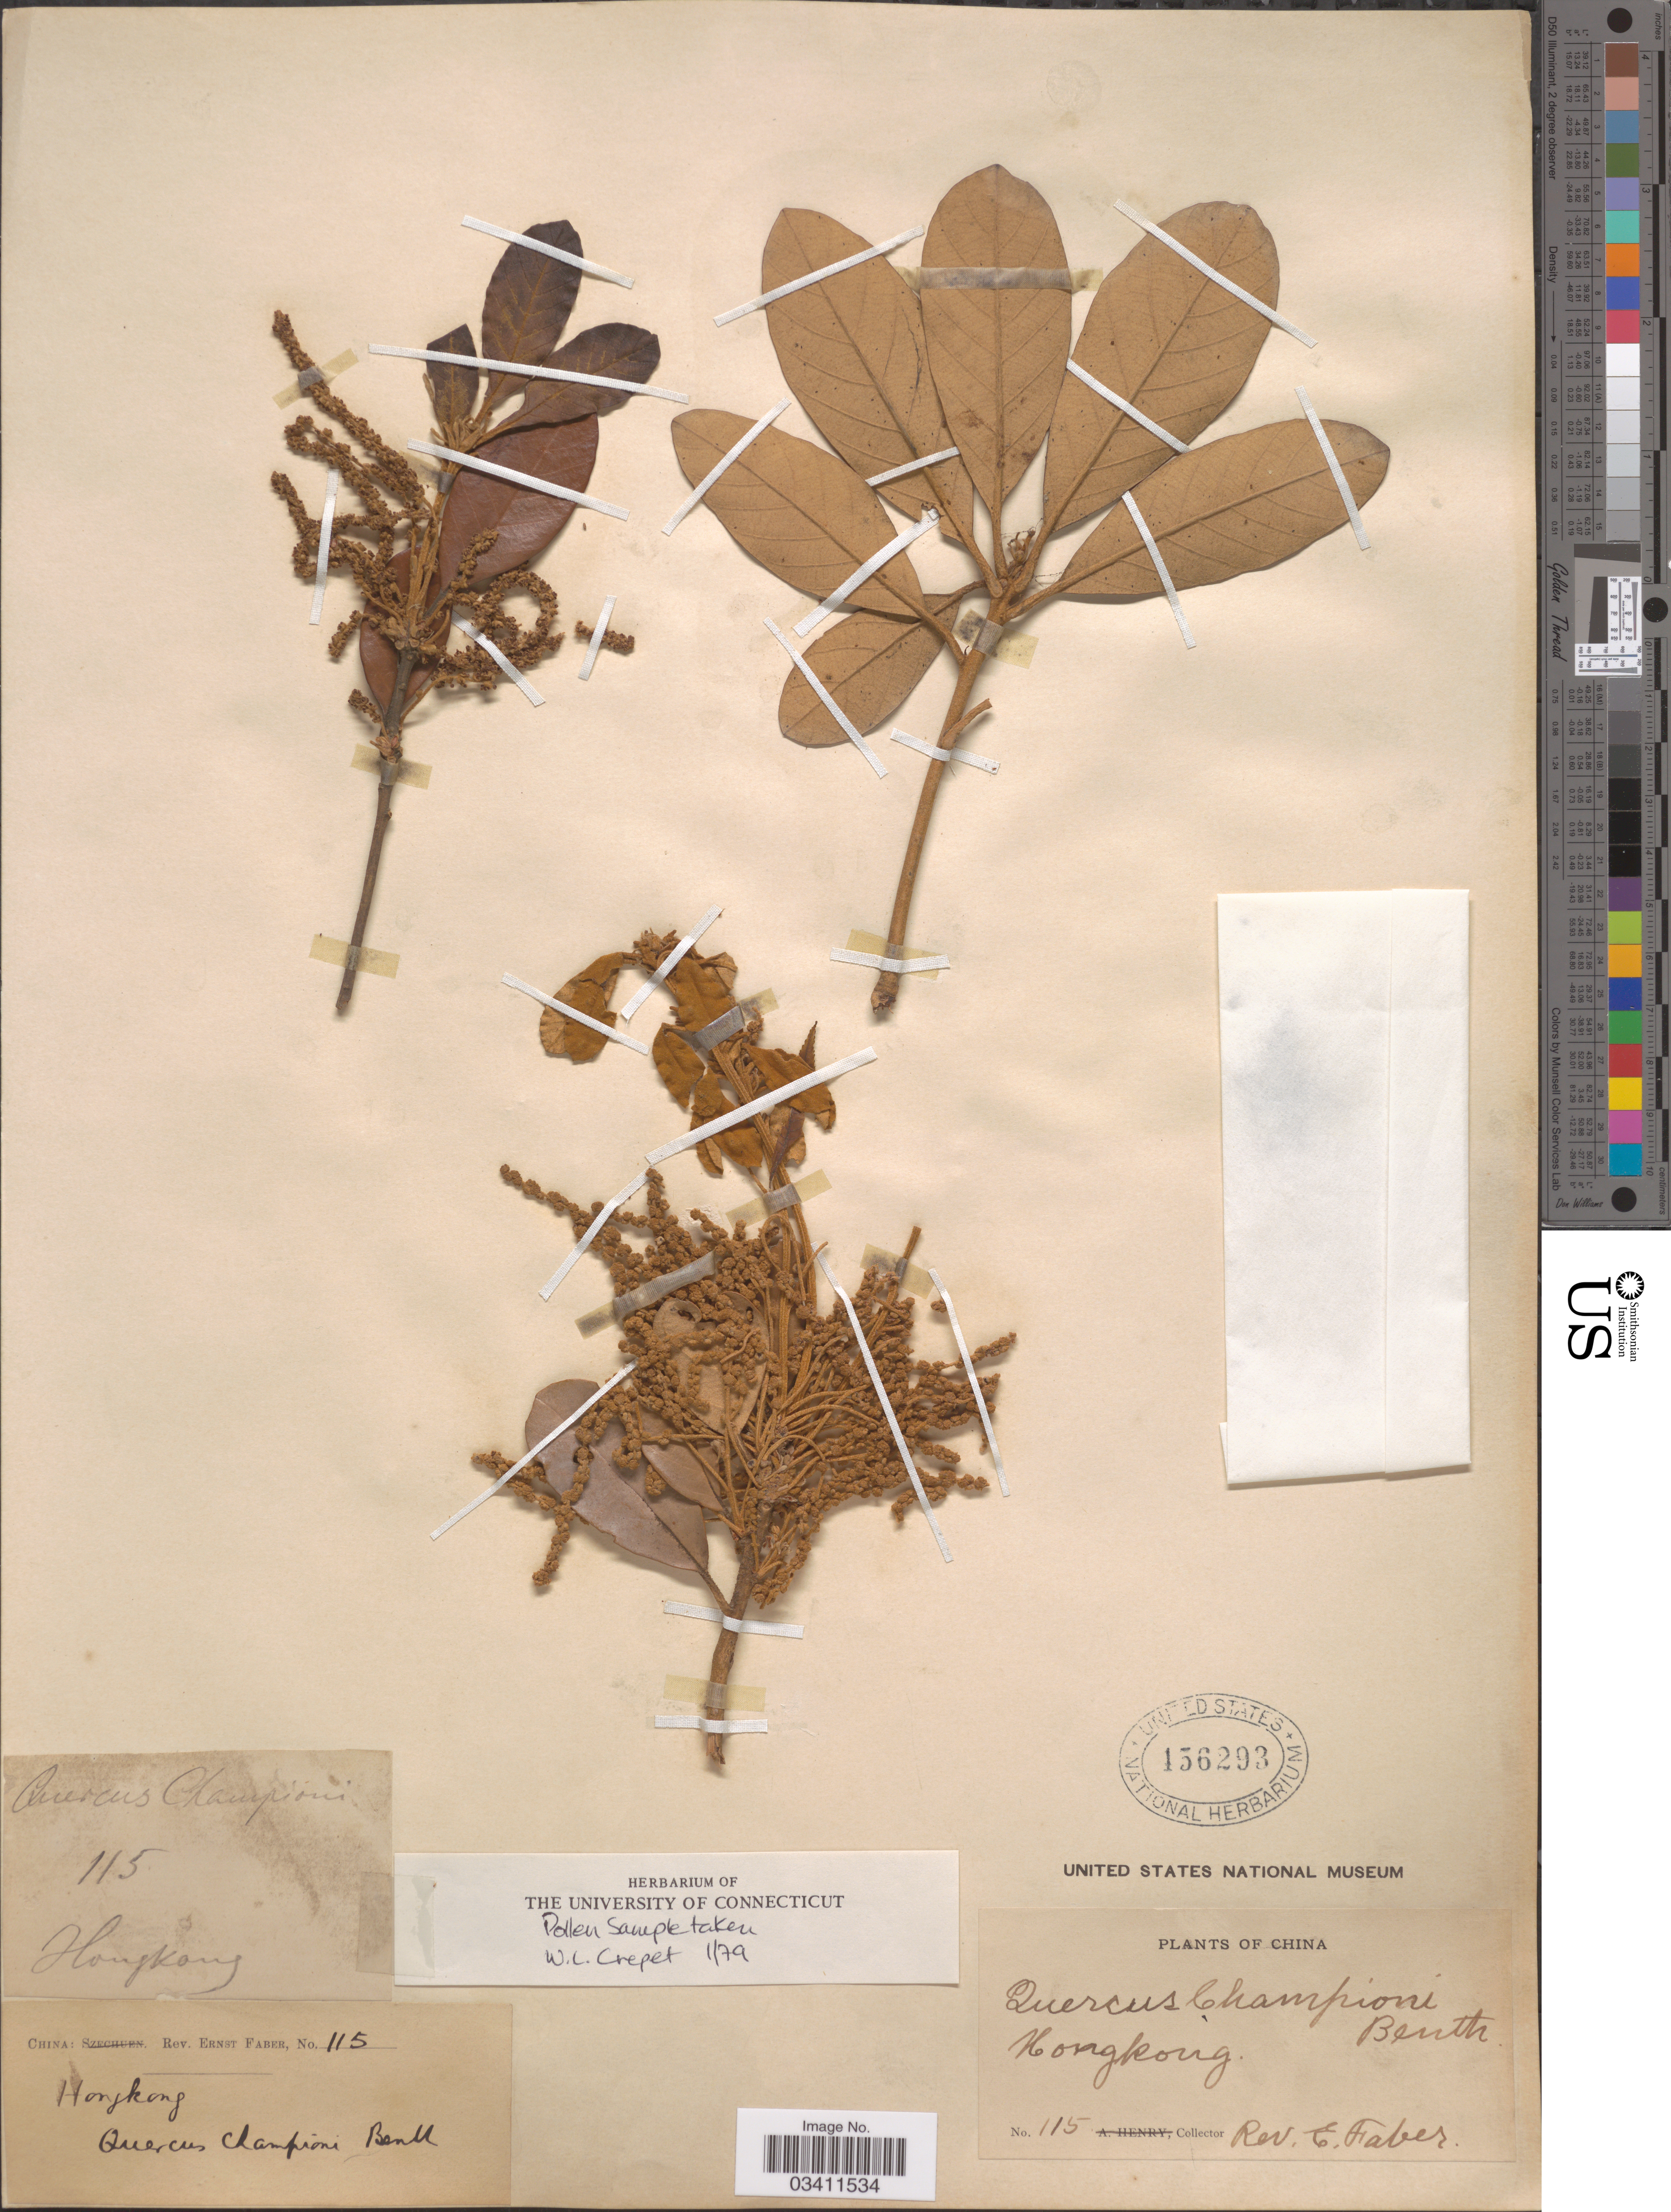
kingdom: Plantae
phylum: Tracheophyta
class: Magnoliopsida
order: Fagales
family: Fagaceae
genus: Quercus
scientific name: Quercus championii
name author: Benth.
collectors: E. Faber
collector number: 115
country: China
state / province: Hong Kong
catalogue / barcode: US 156293